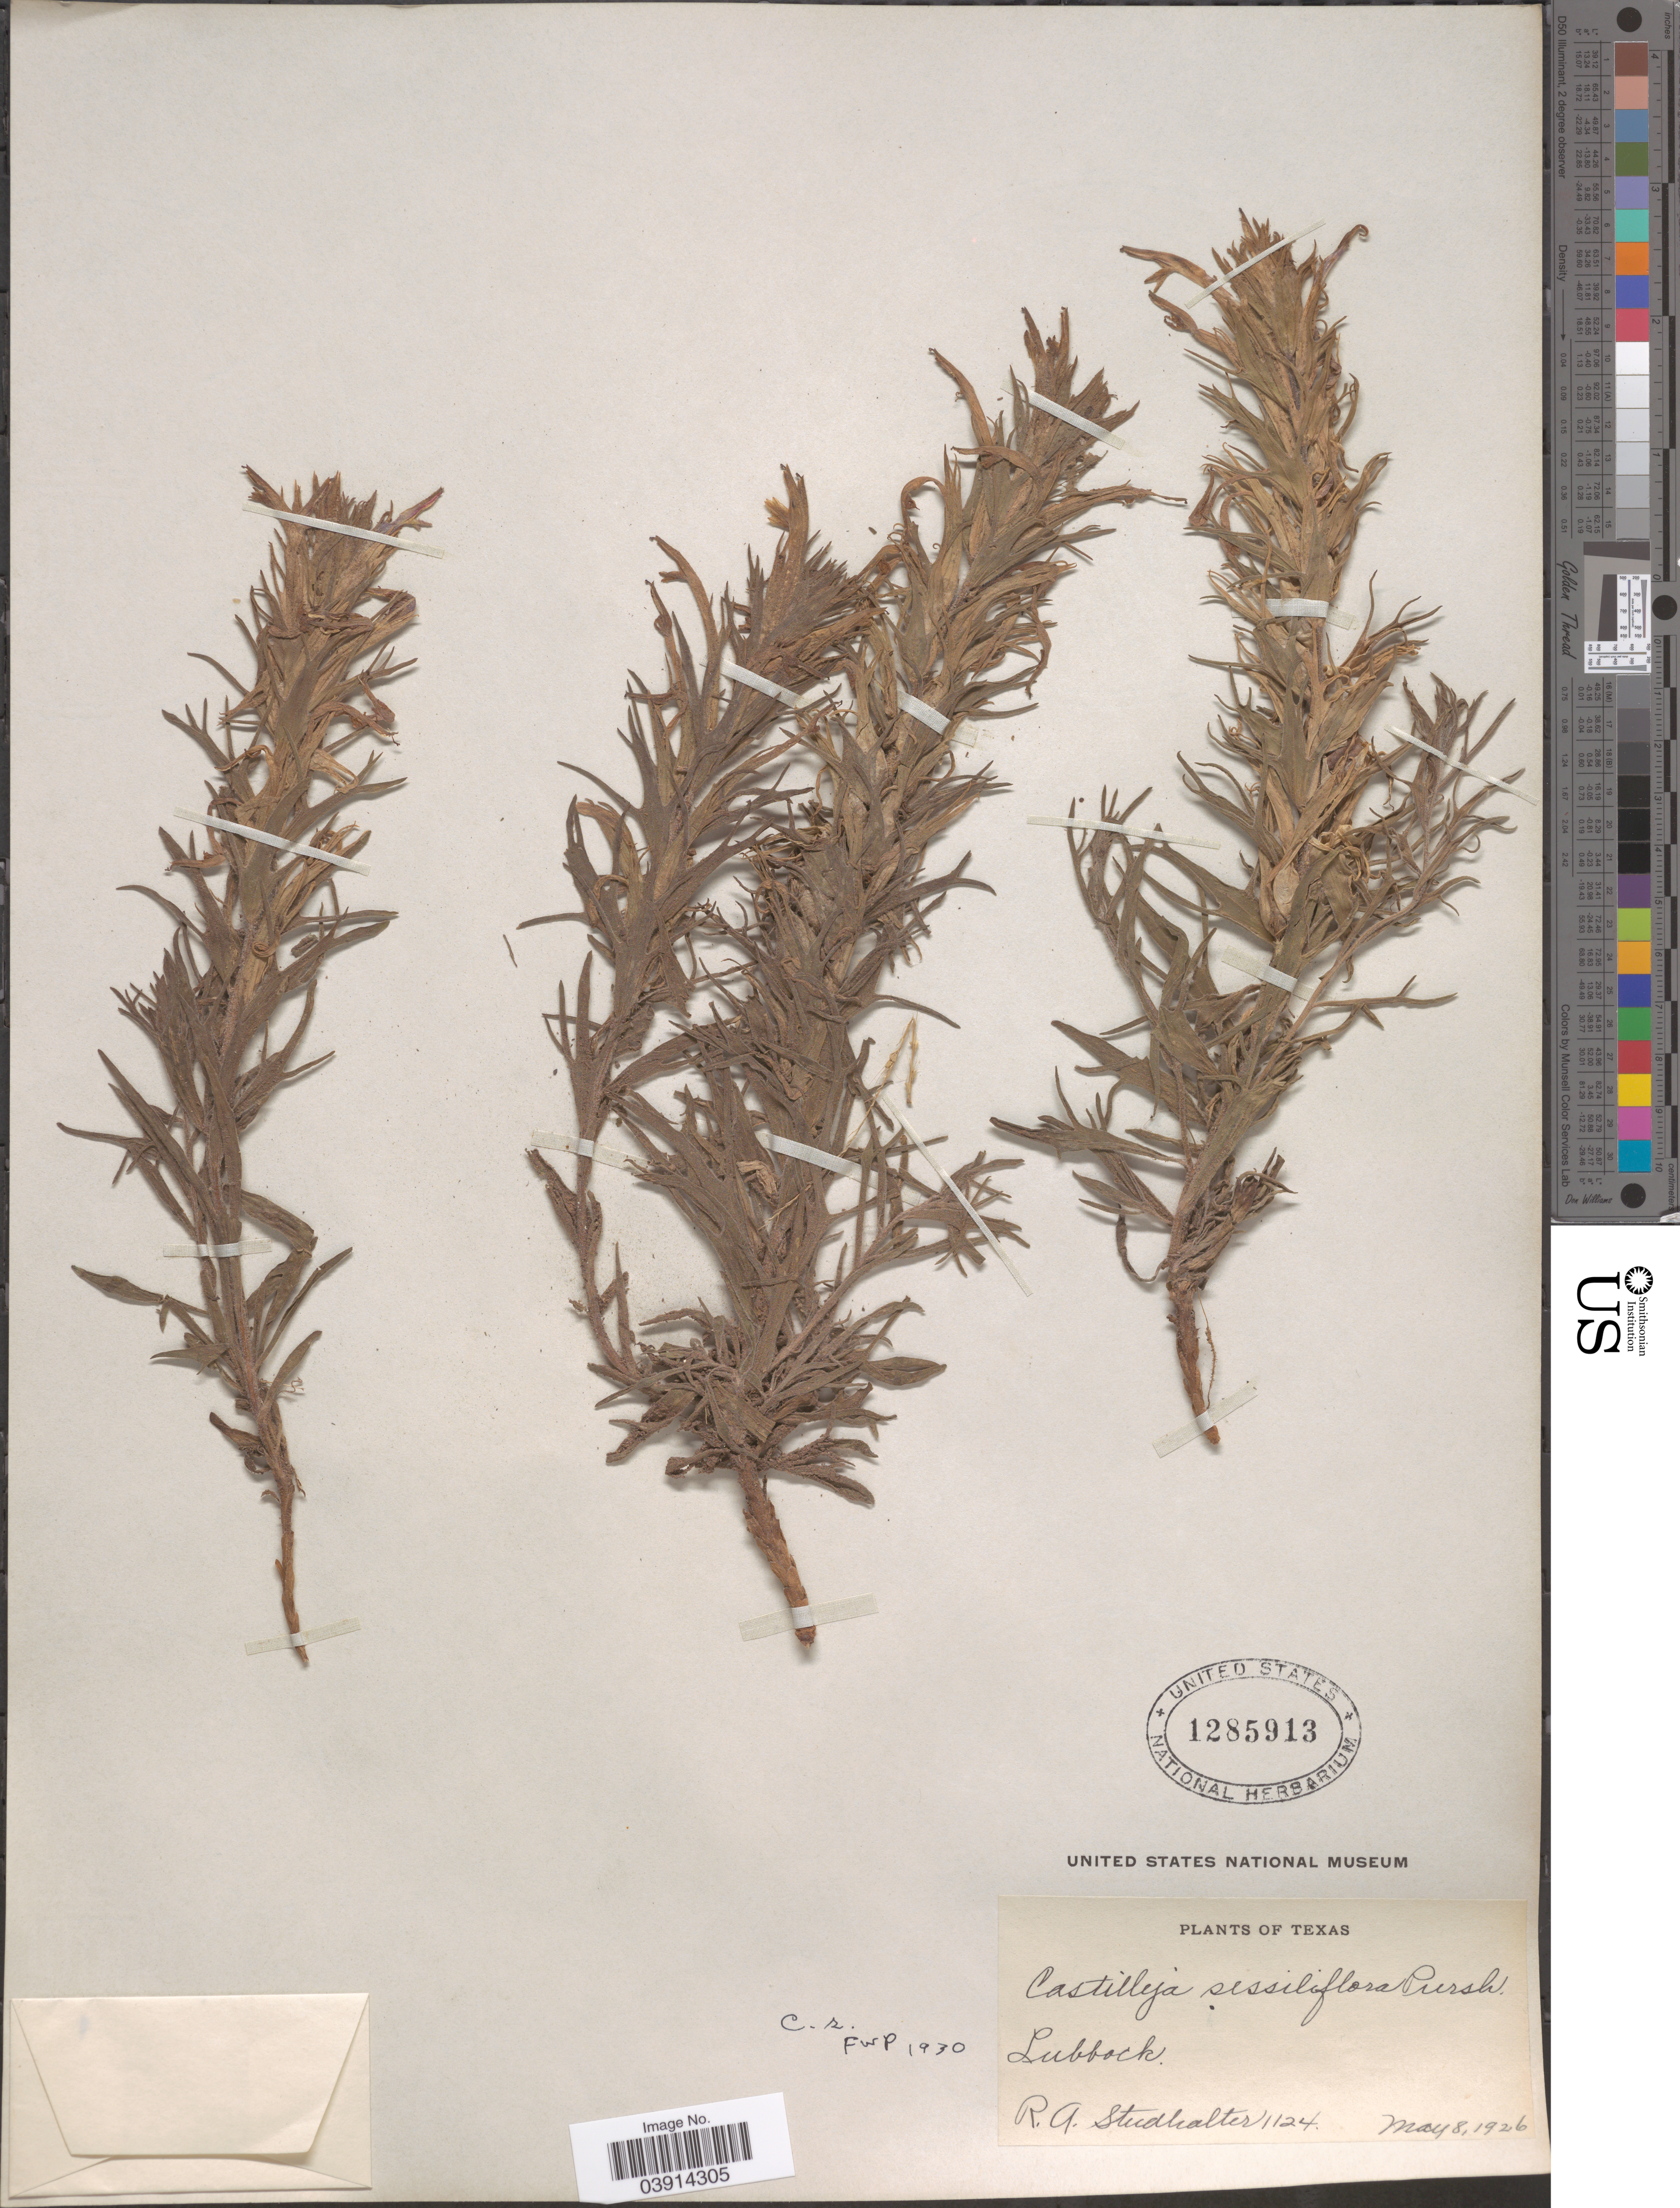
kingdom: Plantae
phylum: Tracheophyta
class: Magnoliopsida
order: Lamiales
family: Orobanchaceae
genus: Castilleja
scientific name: Castilleja sessiliflora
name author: Pursh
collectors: R. Studhalter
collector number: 1124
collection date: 1926-05-08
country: United States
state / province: Texas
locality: Lubbock.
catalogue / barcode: US 1285913